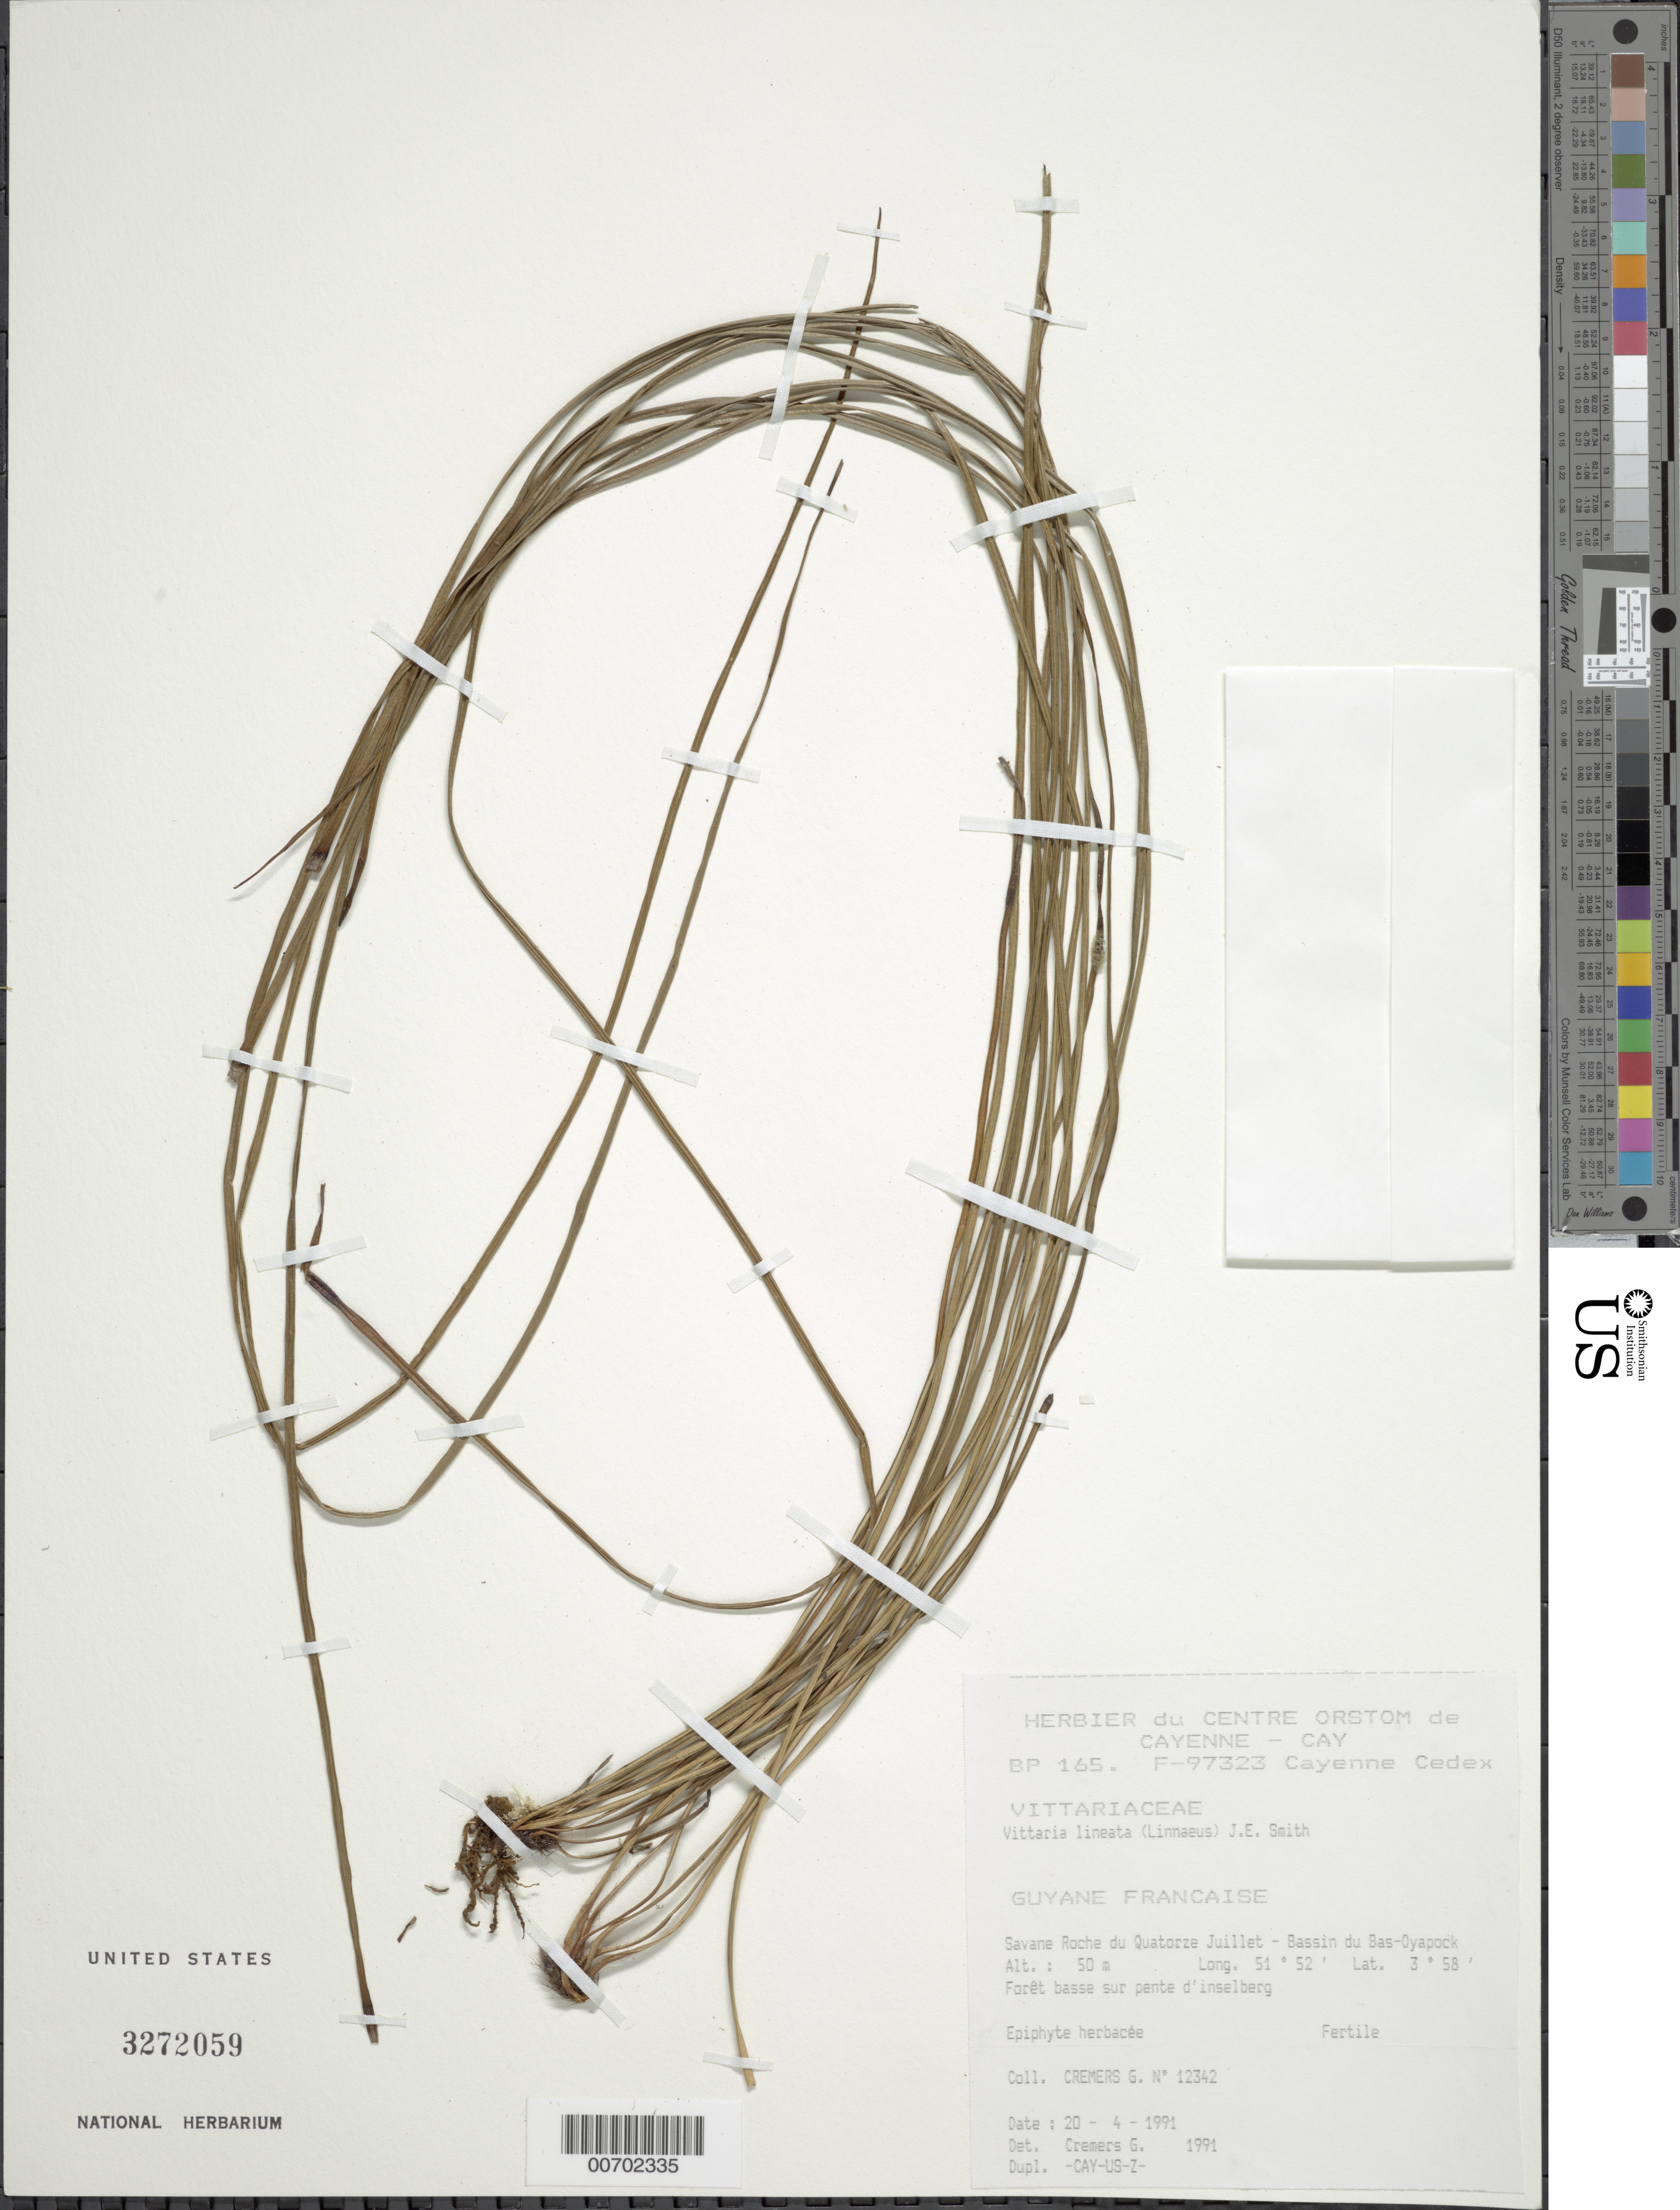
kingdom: Plantae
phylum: Tracheophyta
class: Polypodiopsida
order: Polypodiales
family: Pteridaceae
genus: Vittaria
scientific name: Vittaria lineata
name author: (L.) Sm.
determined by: Cremers, Georges A.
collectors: G. Cremers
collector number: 12342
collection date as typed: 20-Apr-91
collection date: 1991-04-20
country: French Guiana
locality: Savane Roche du Quatorze Juillet, Bassin du Bas-Oyapock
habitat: Low slope forest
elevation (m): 50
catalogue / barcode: US 3272059